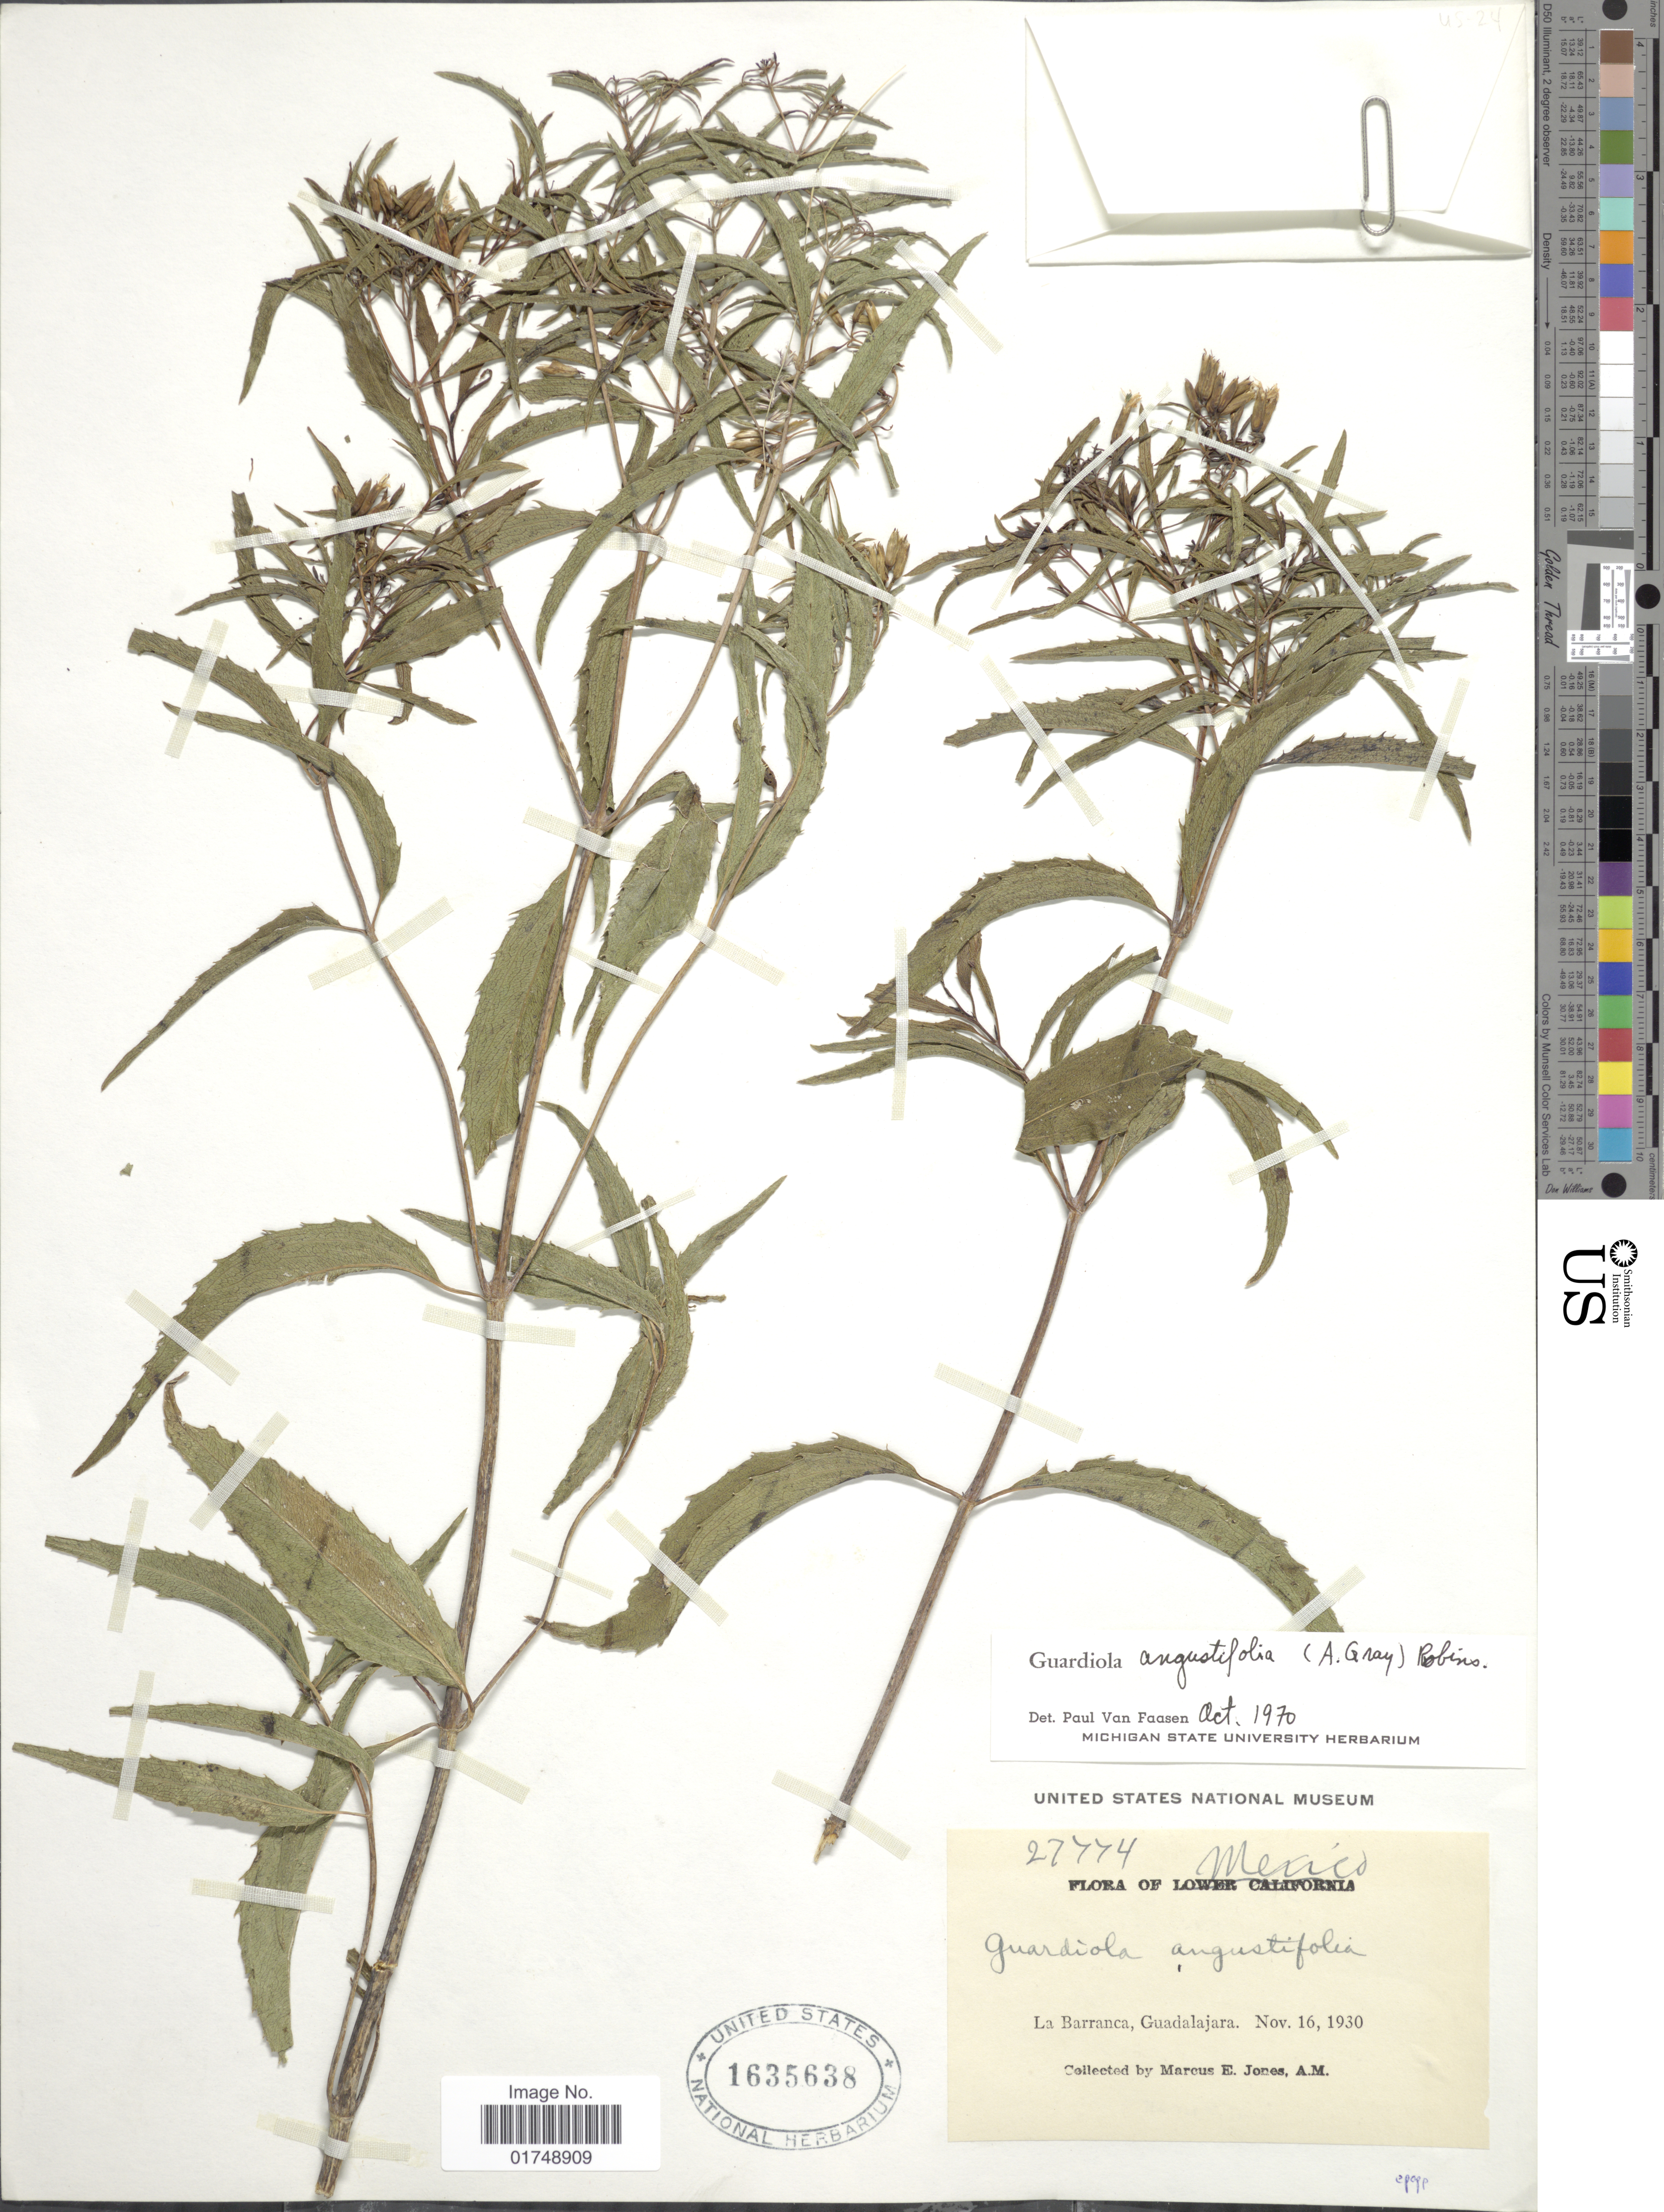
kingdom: Plantae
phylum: Tracheophyta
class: Magnoliopsida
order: Asterales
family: Asteraceae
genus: Guardiola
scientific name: Guardiola angustifolia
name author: B.L. Rob.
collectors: M. E. Jones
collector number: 27774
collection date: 1930-11-16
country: Mexico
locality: La Barranca, Guadalajara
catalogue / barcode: US 1635638